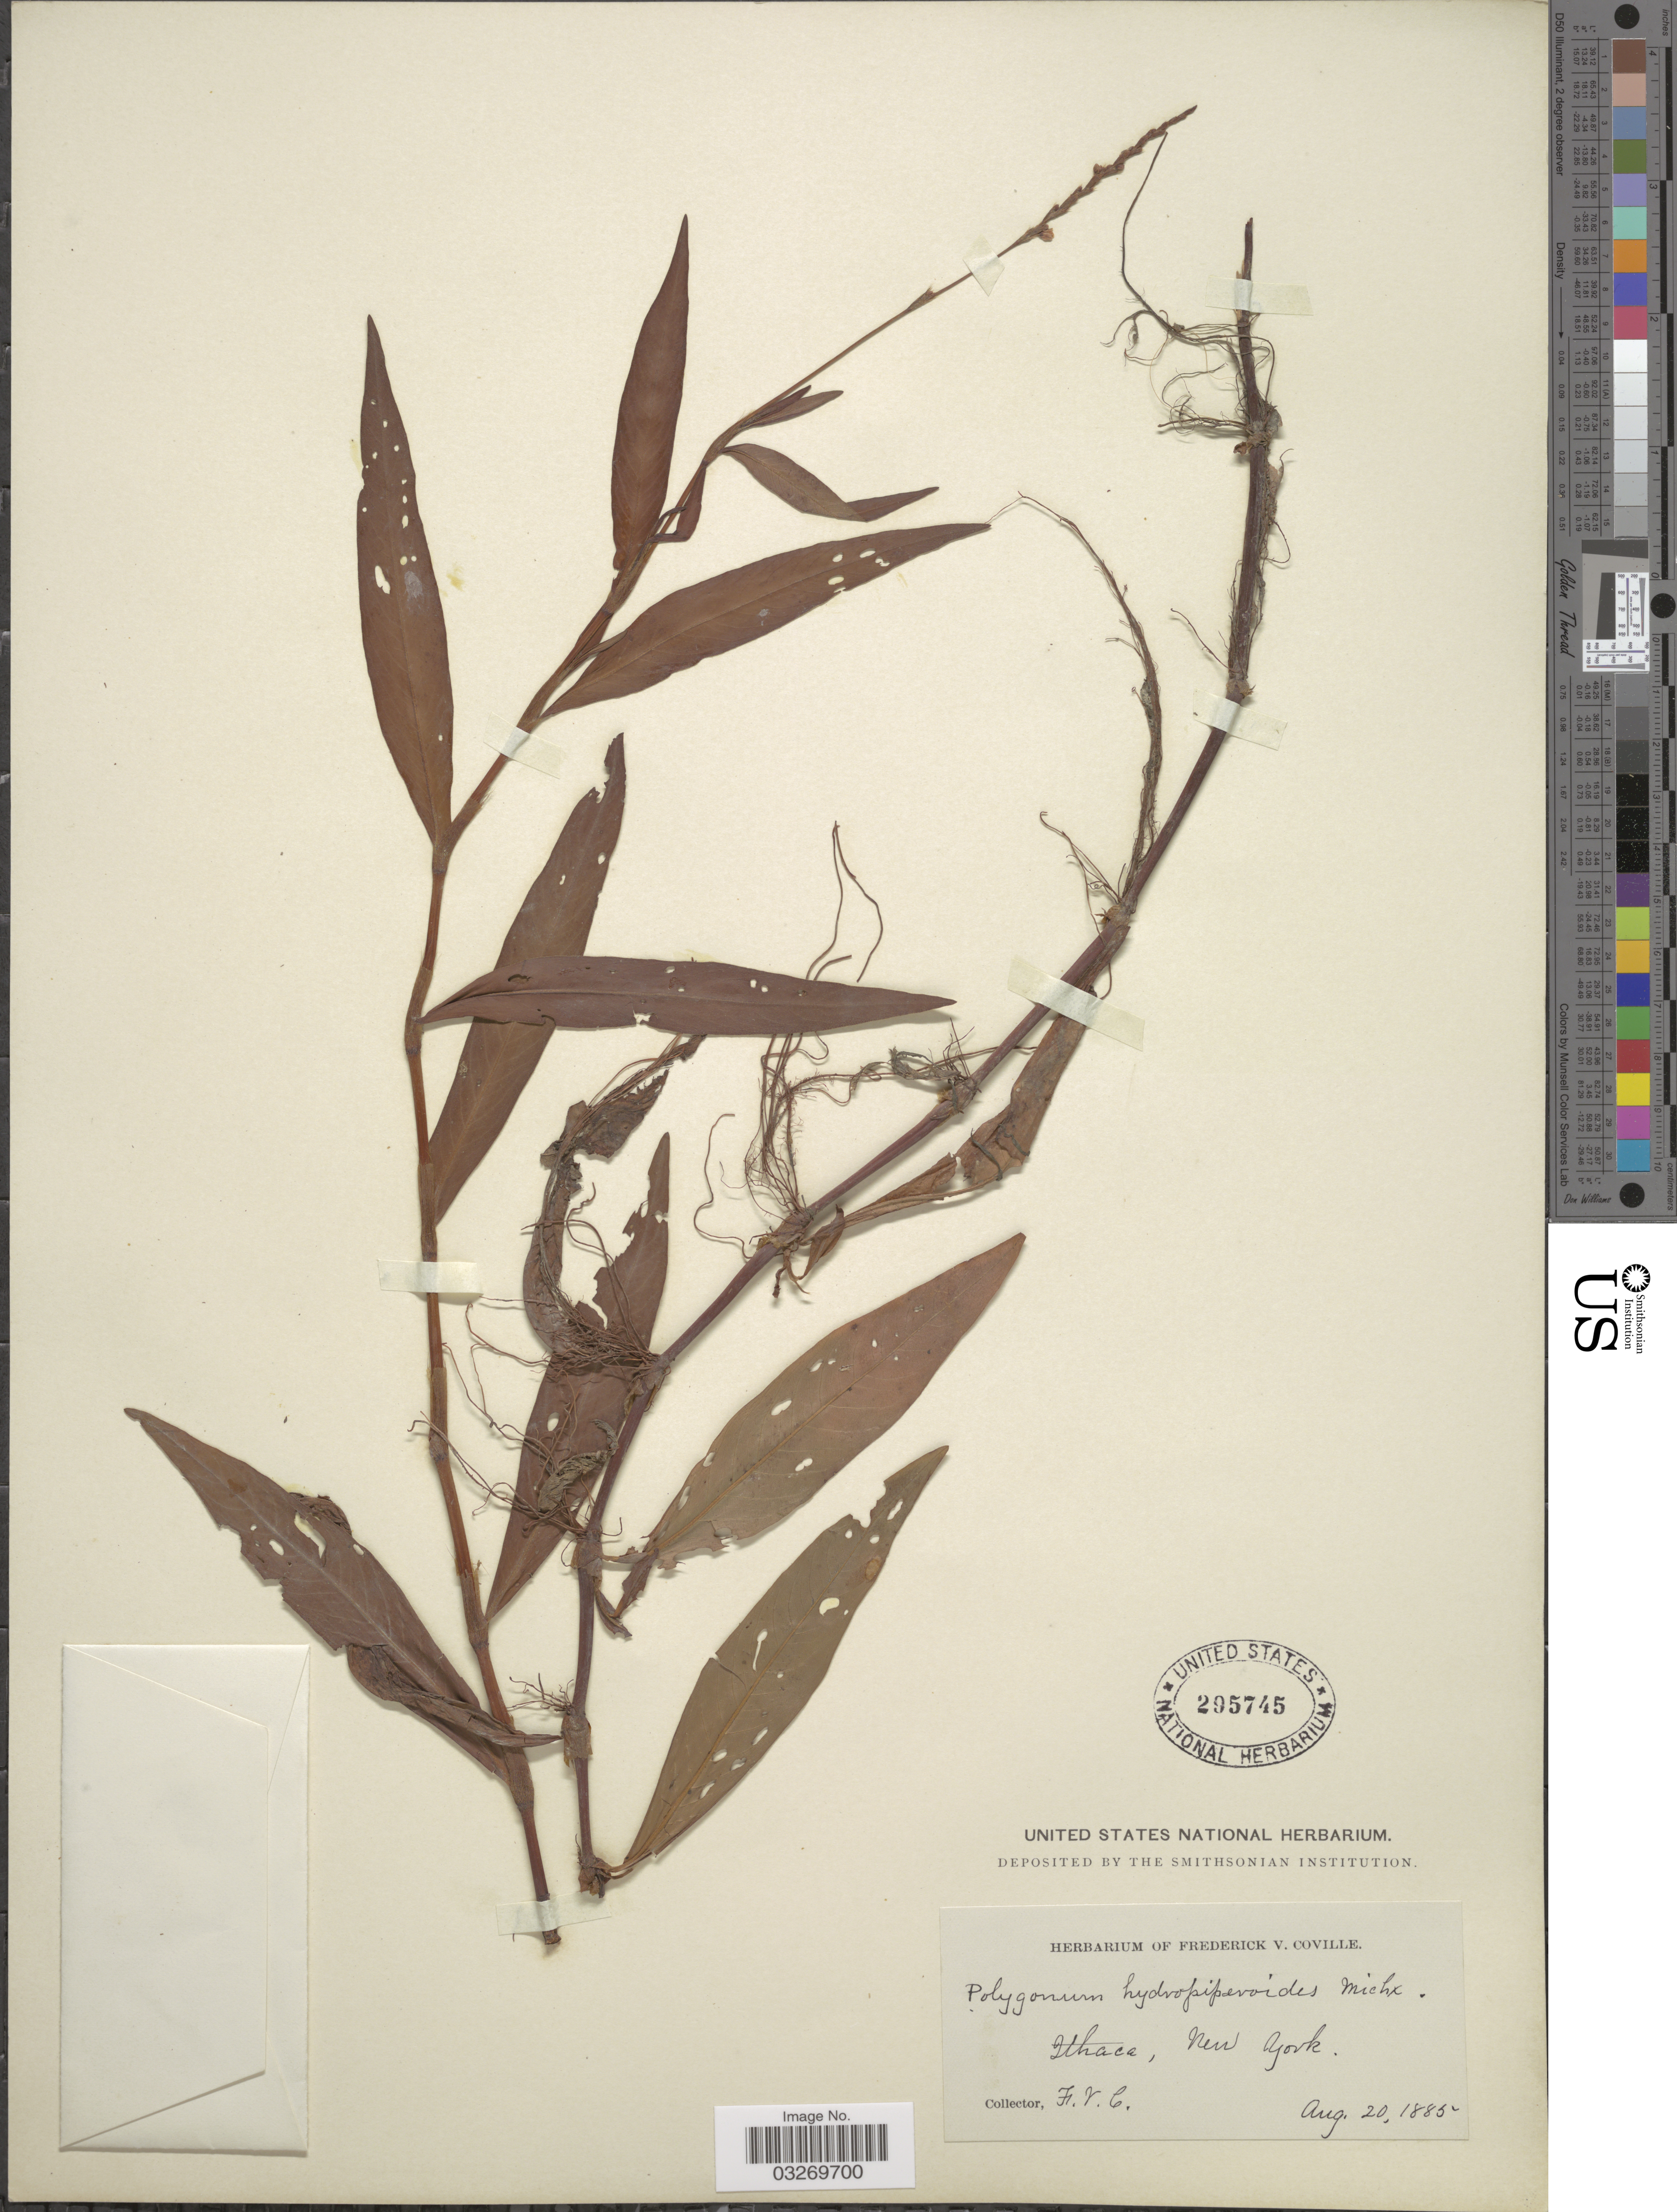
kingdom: Plantae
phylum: Tracheophyta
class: Magnoliopsida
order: Caryophyllales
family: Polygonaceae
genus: Persicaria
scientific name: Persicaria hydropiperoides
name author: (Michx.) Small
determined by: Atha, D. E.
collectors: F. V. Coville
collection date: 1885-08-20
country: United States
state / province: New York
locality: Ithaca.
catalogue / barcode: US 295745